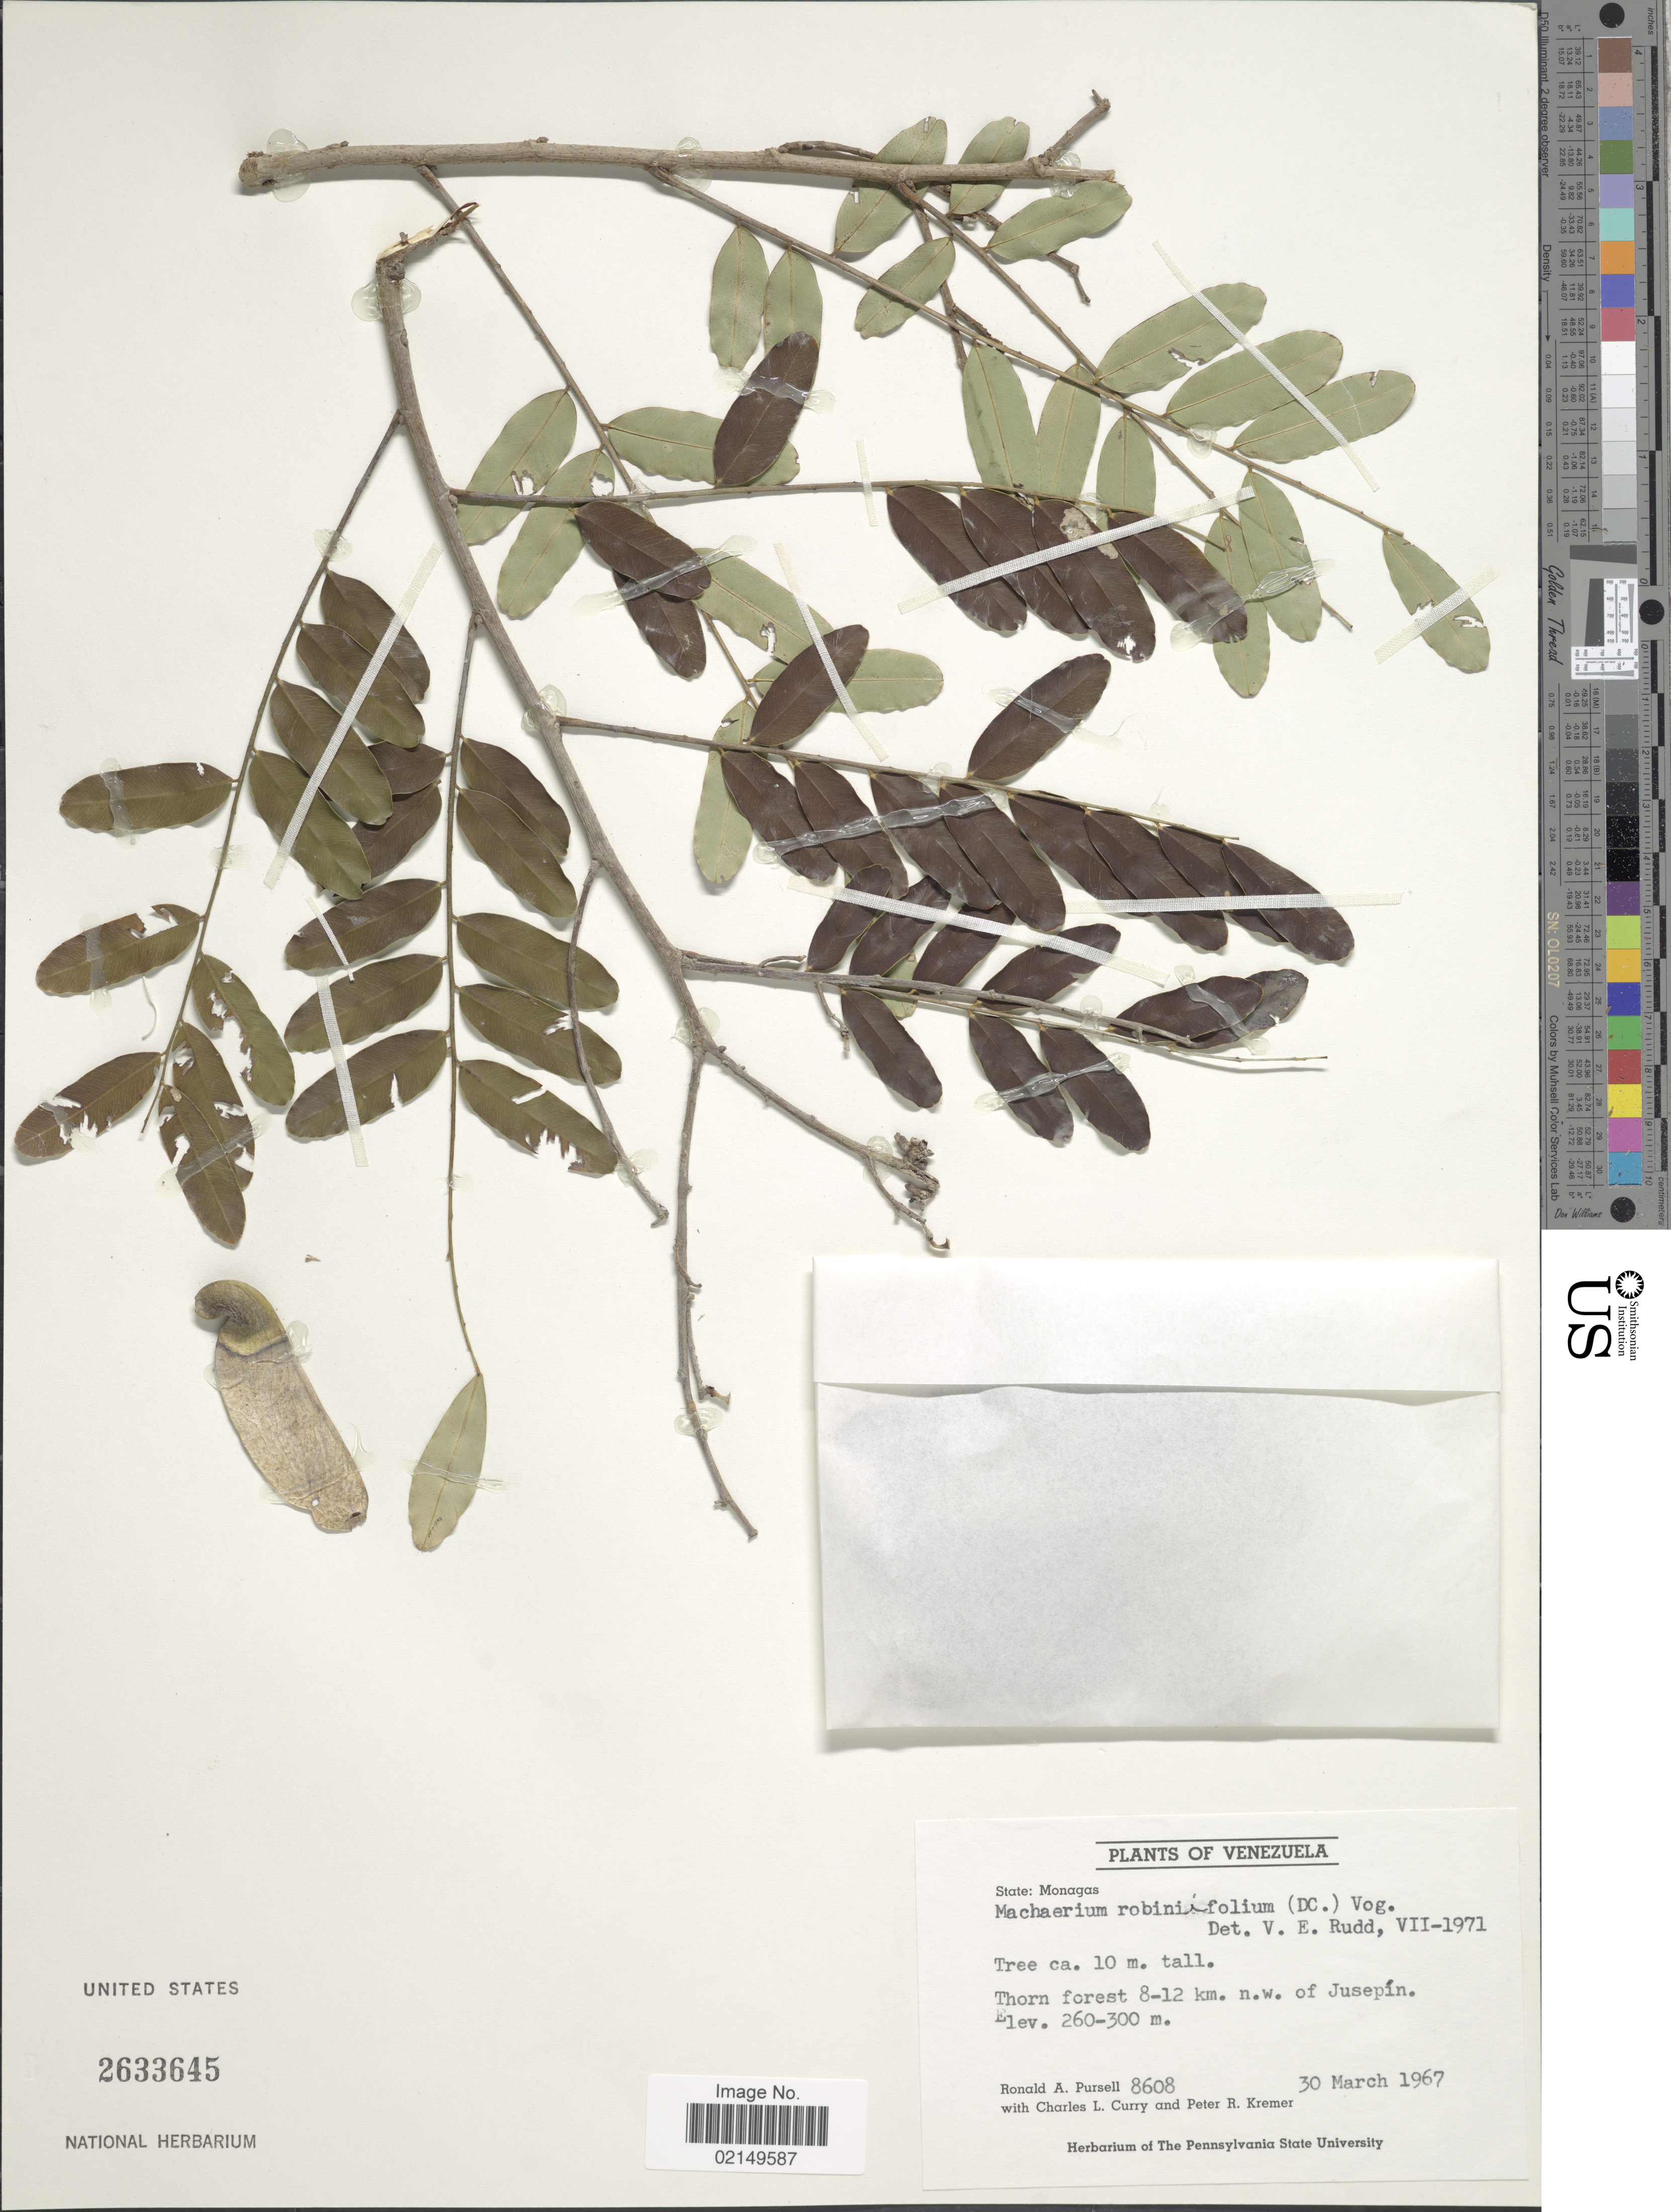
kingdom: Plantae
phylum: Tracheophyta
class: Magnoliopsida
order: Fabales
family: Fabaceae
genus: Machaerium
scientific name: Machaerium robinifolium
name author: (DC.) Vogel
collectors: R. A. Pursell, C. L. Curry & P. Kremer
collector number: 8608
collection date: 1967-03-30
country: Venezuela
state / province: Monagas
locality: State: Monagas, Thorn forest 8-12 km. n.w. of Jusepin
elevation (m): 260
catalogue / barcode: US 2633645